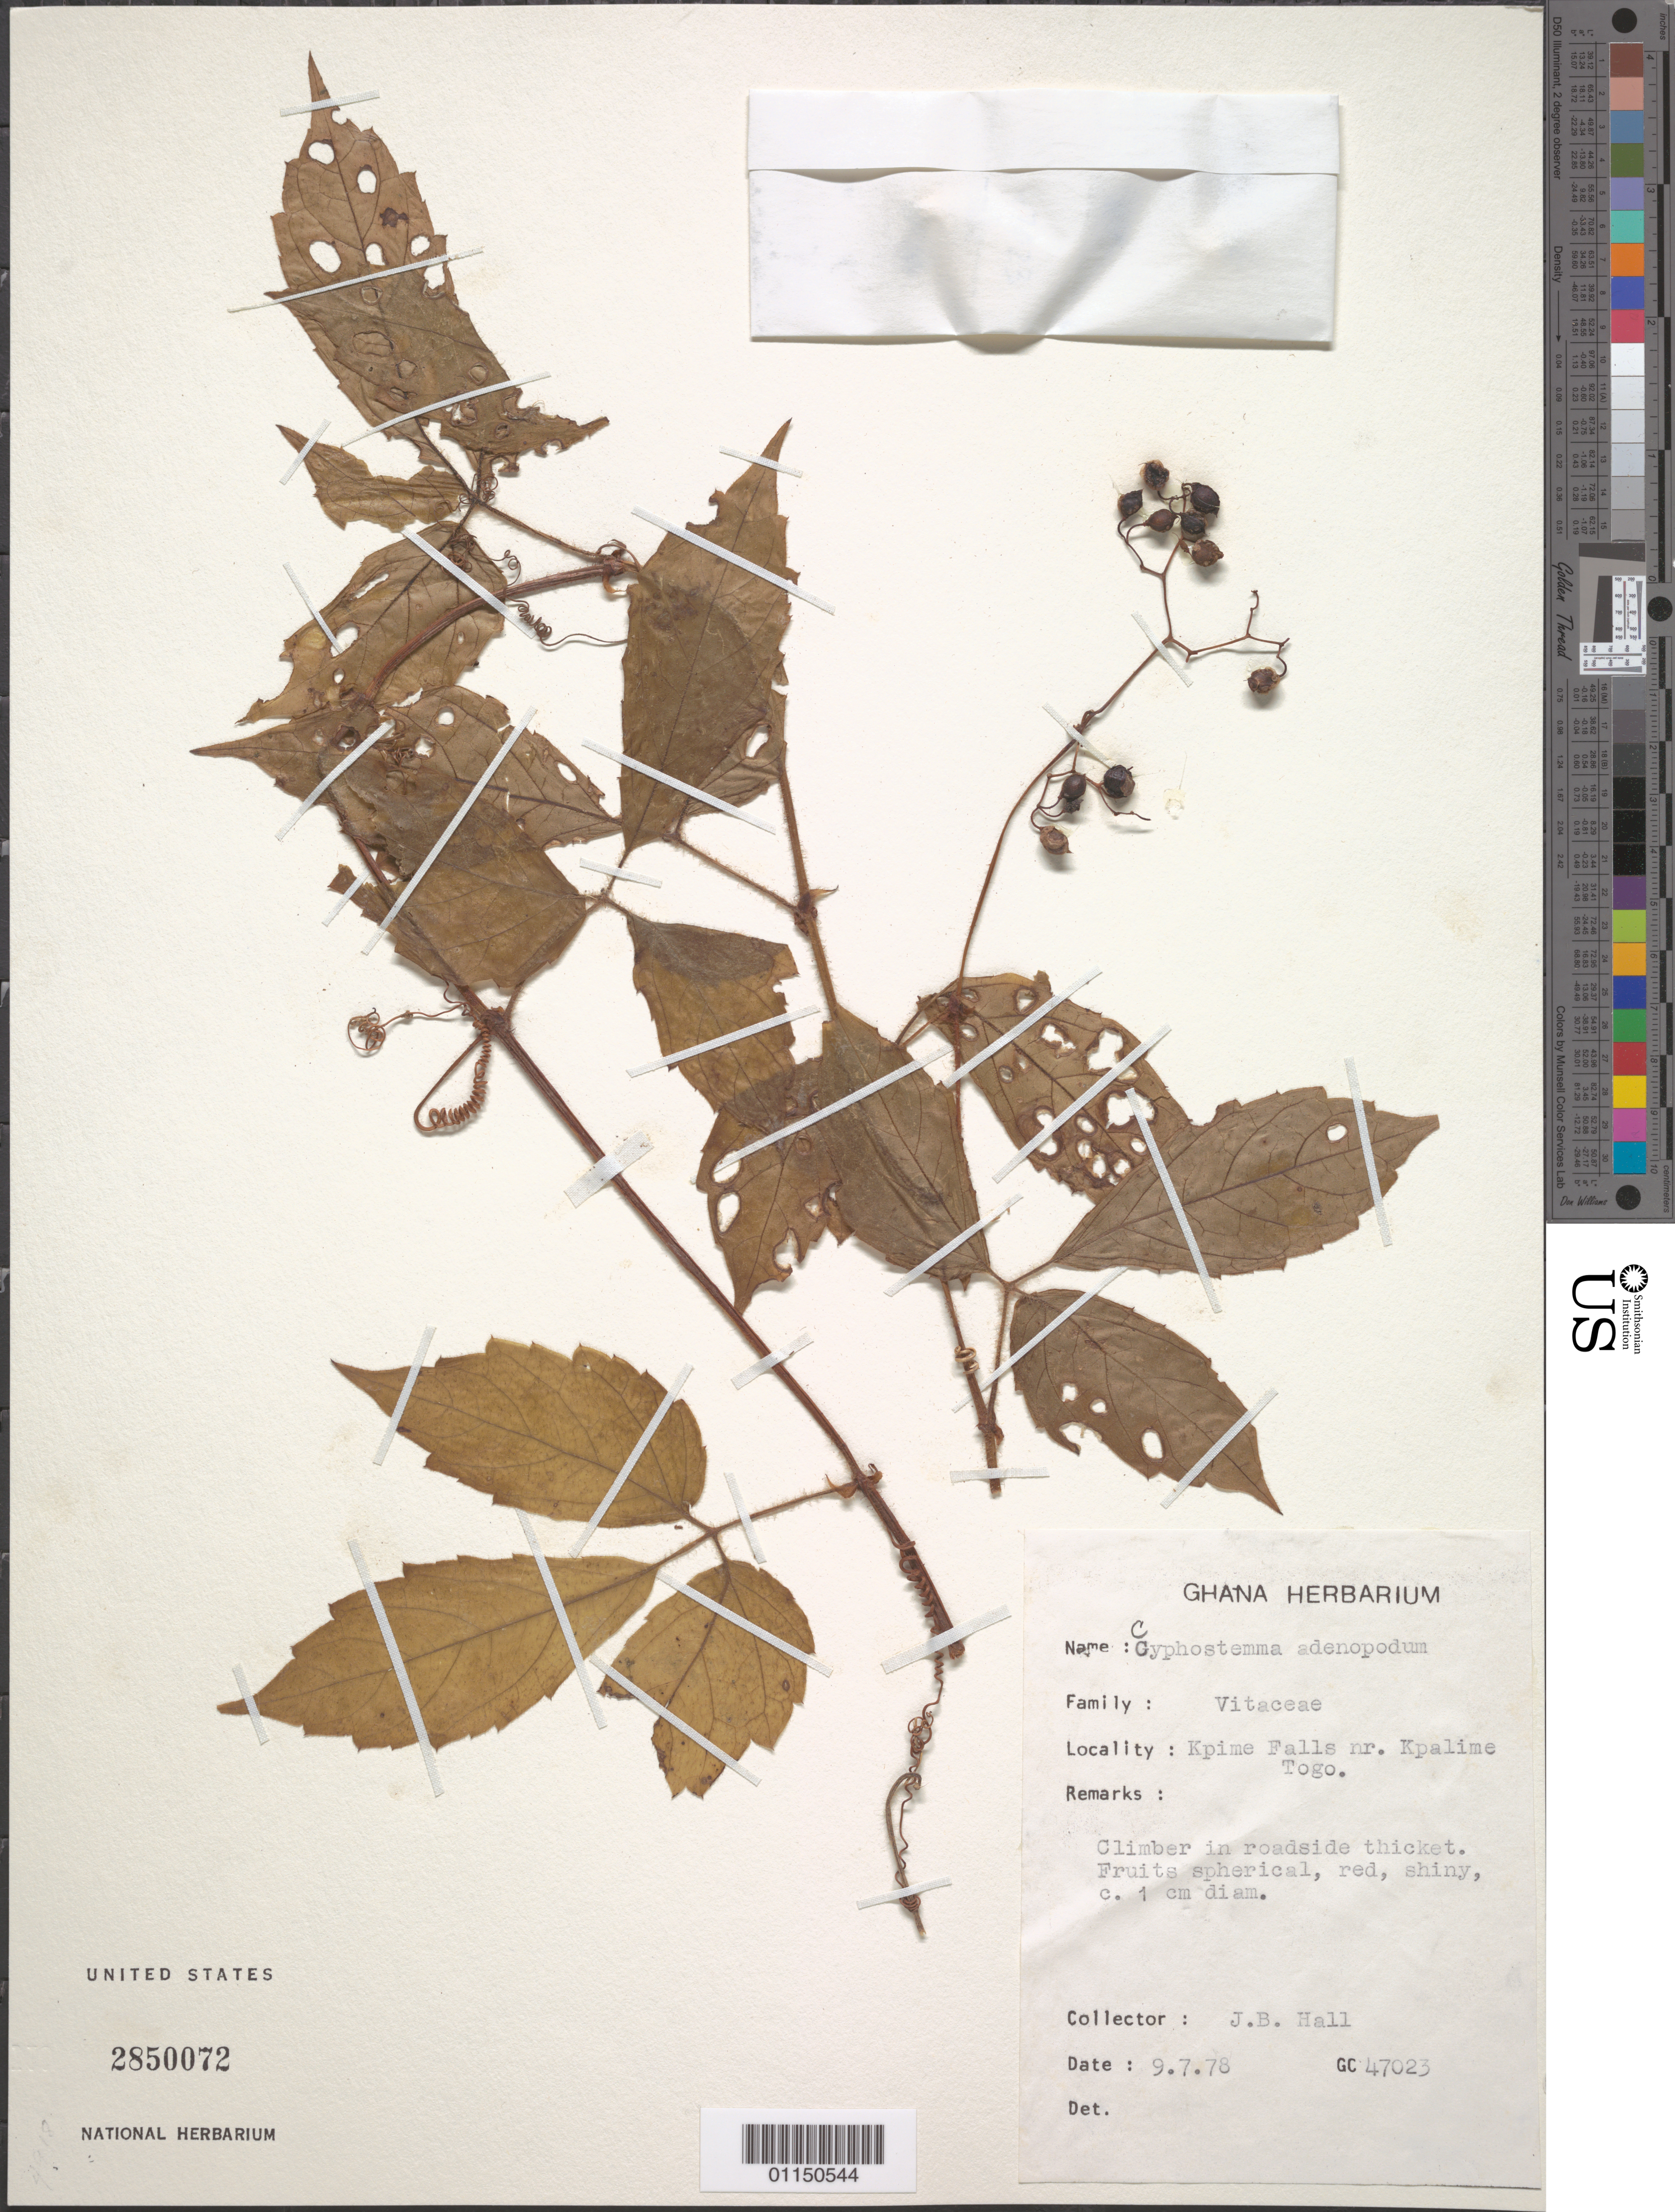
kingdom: Plantae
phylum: Tracheophyta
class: Magnoliopsida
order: Vitales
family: Vitaceae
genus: Cyphostemma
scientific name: Cyphostemma adenopodum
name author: (Sprague) Desc.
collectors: J. Hall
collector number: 47023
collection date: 1978-07-09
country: Ghana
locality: Kpime Falls near Kpalime Togo.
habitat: Climber in roadside thicket.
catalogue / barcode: US 2850072